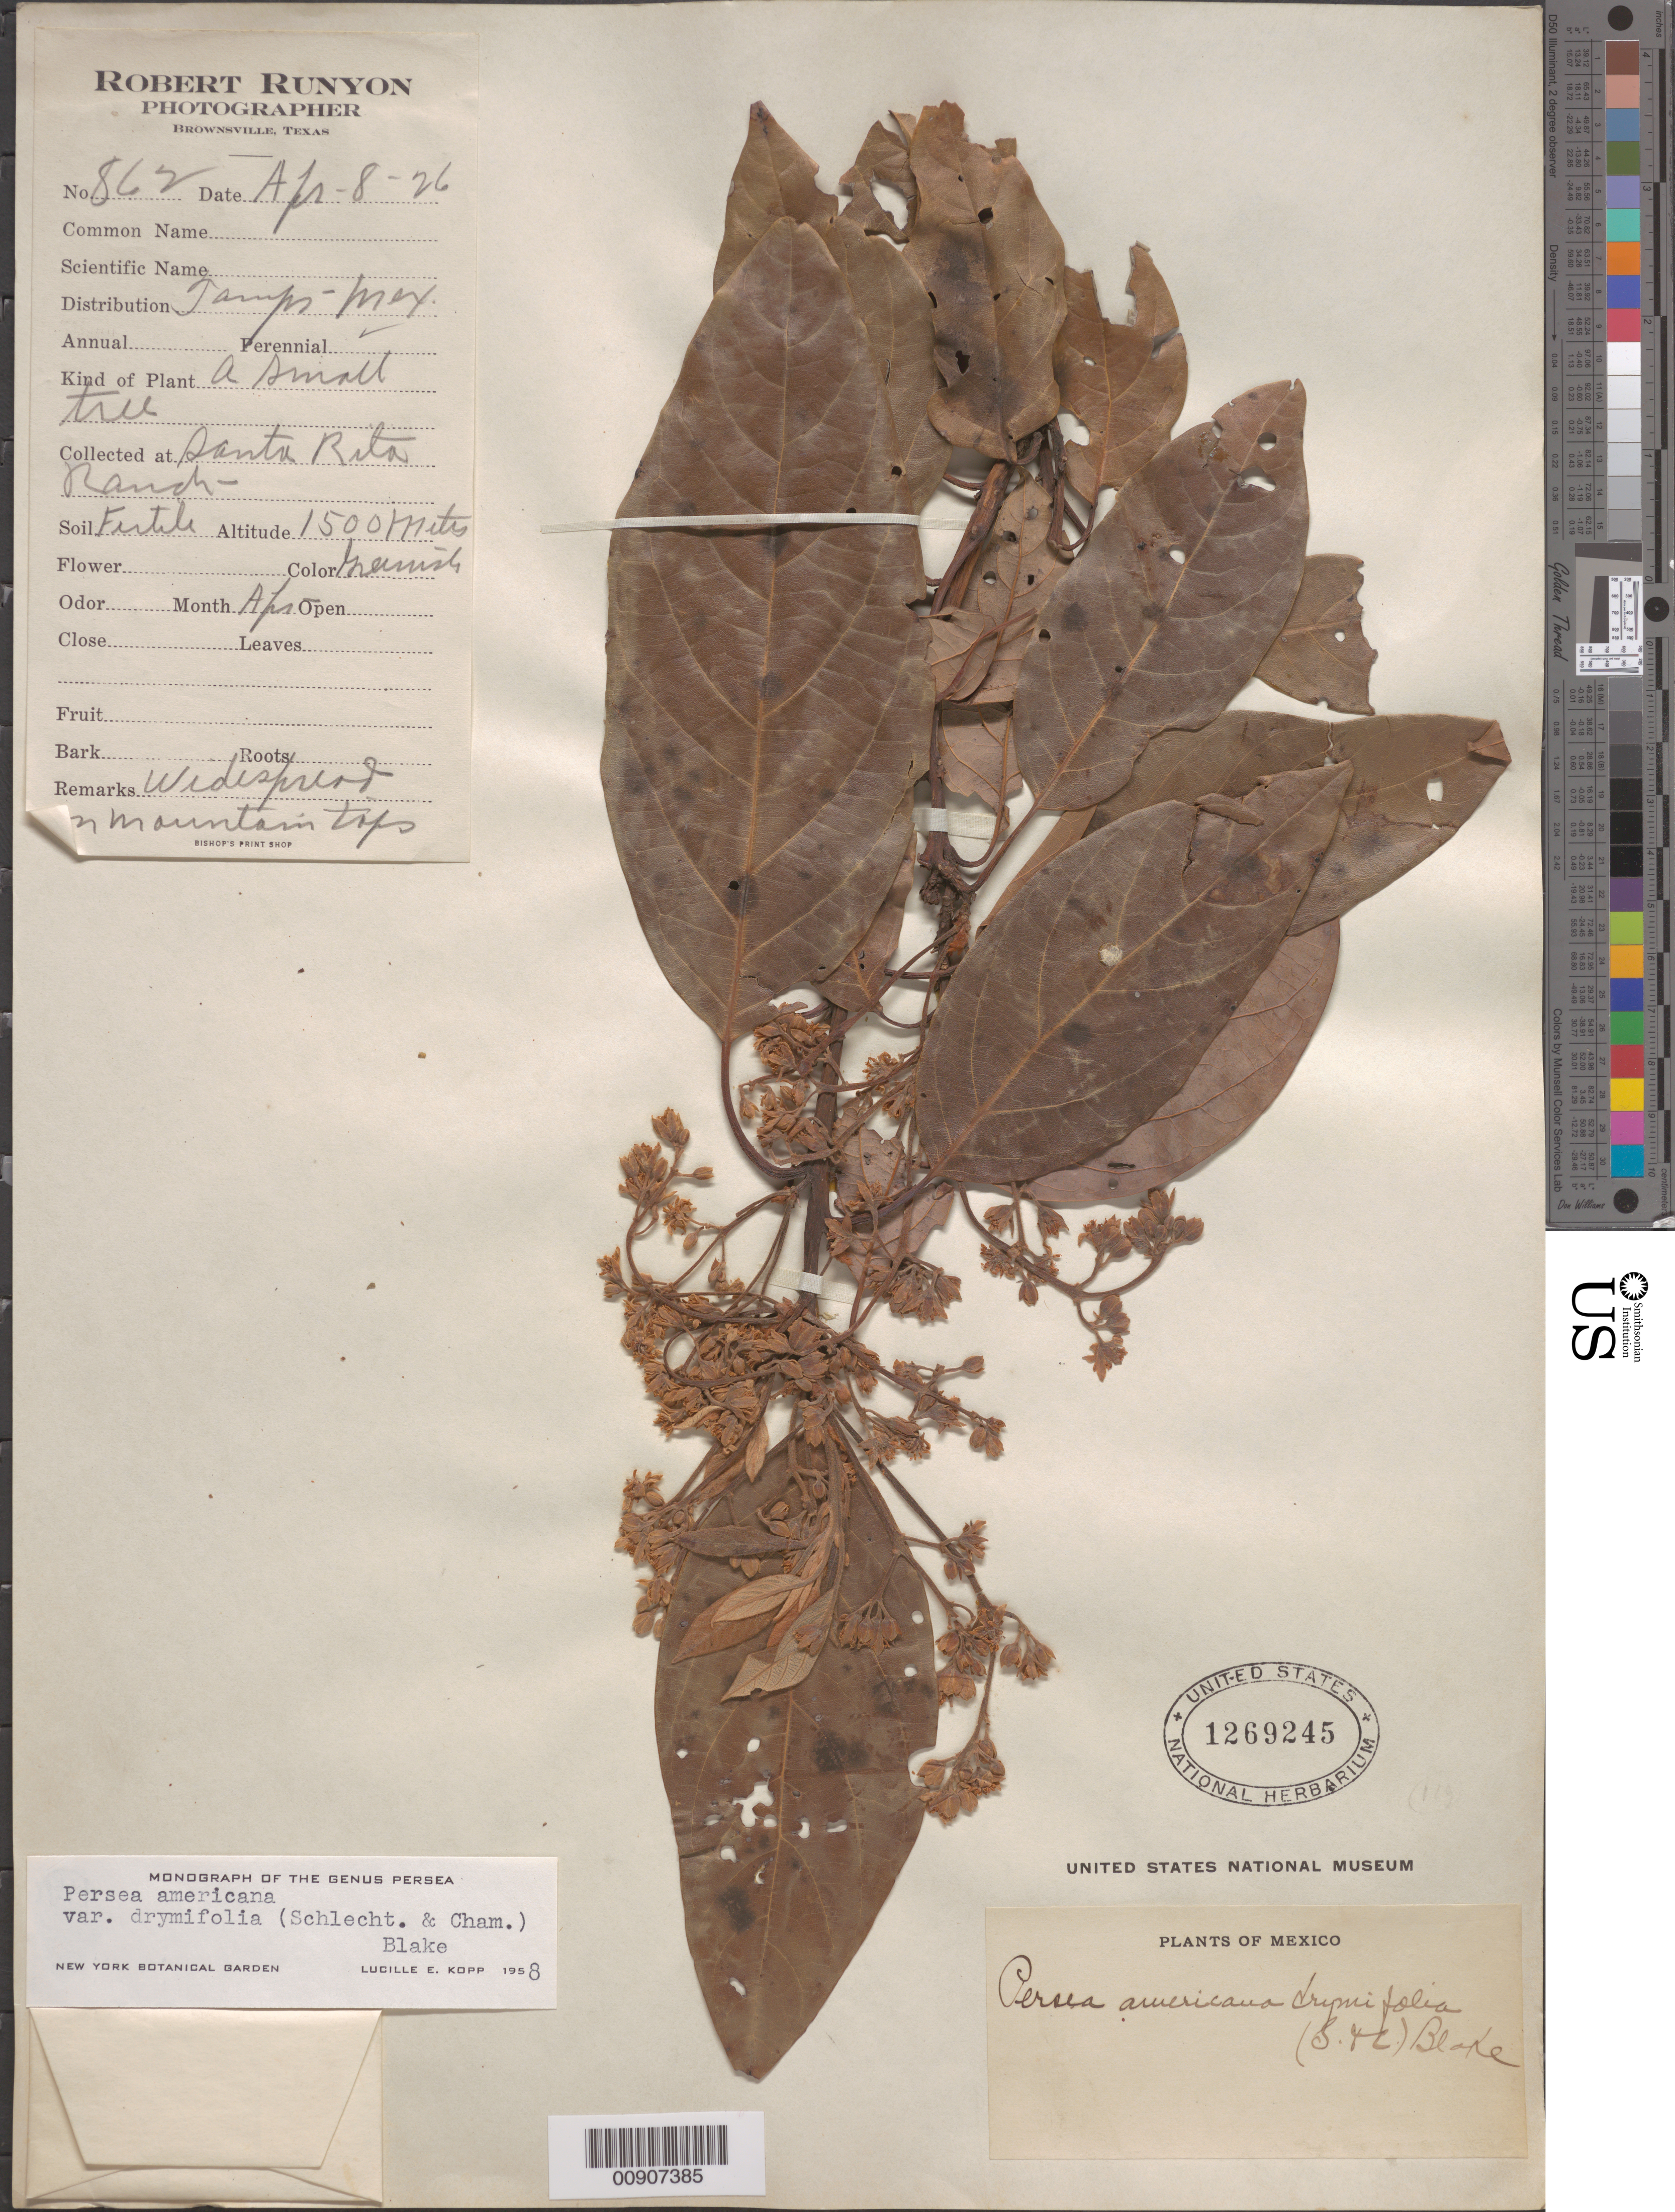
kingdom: Plantae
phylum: Tracheophyta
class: Magnoliopsida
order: Laurales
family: Lauraceae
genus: Persea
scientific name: Persea americana var. drymifolia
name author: (Schltdl. & Cham.) S.F. Blake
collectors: R. Runyon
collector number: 862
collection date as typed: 08 Apr 1926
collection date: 1926-04-08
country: Mexico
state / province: Tamaulipas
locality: Tamaulipas: Santa Rita Ranch.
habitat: Widespread in mountain tops. Soil fertile.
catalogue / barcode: US 1269245